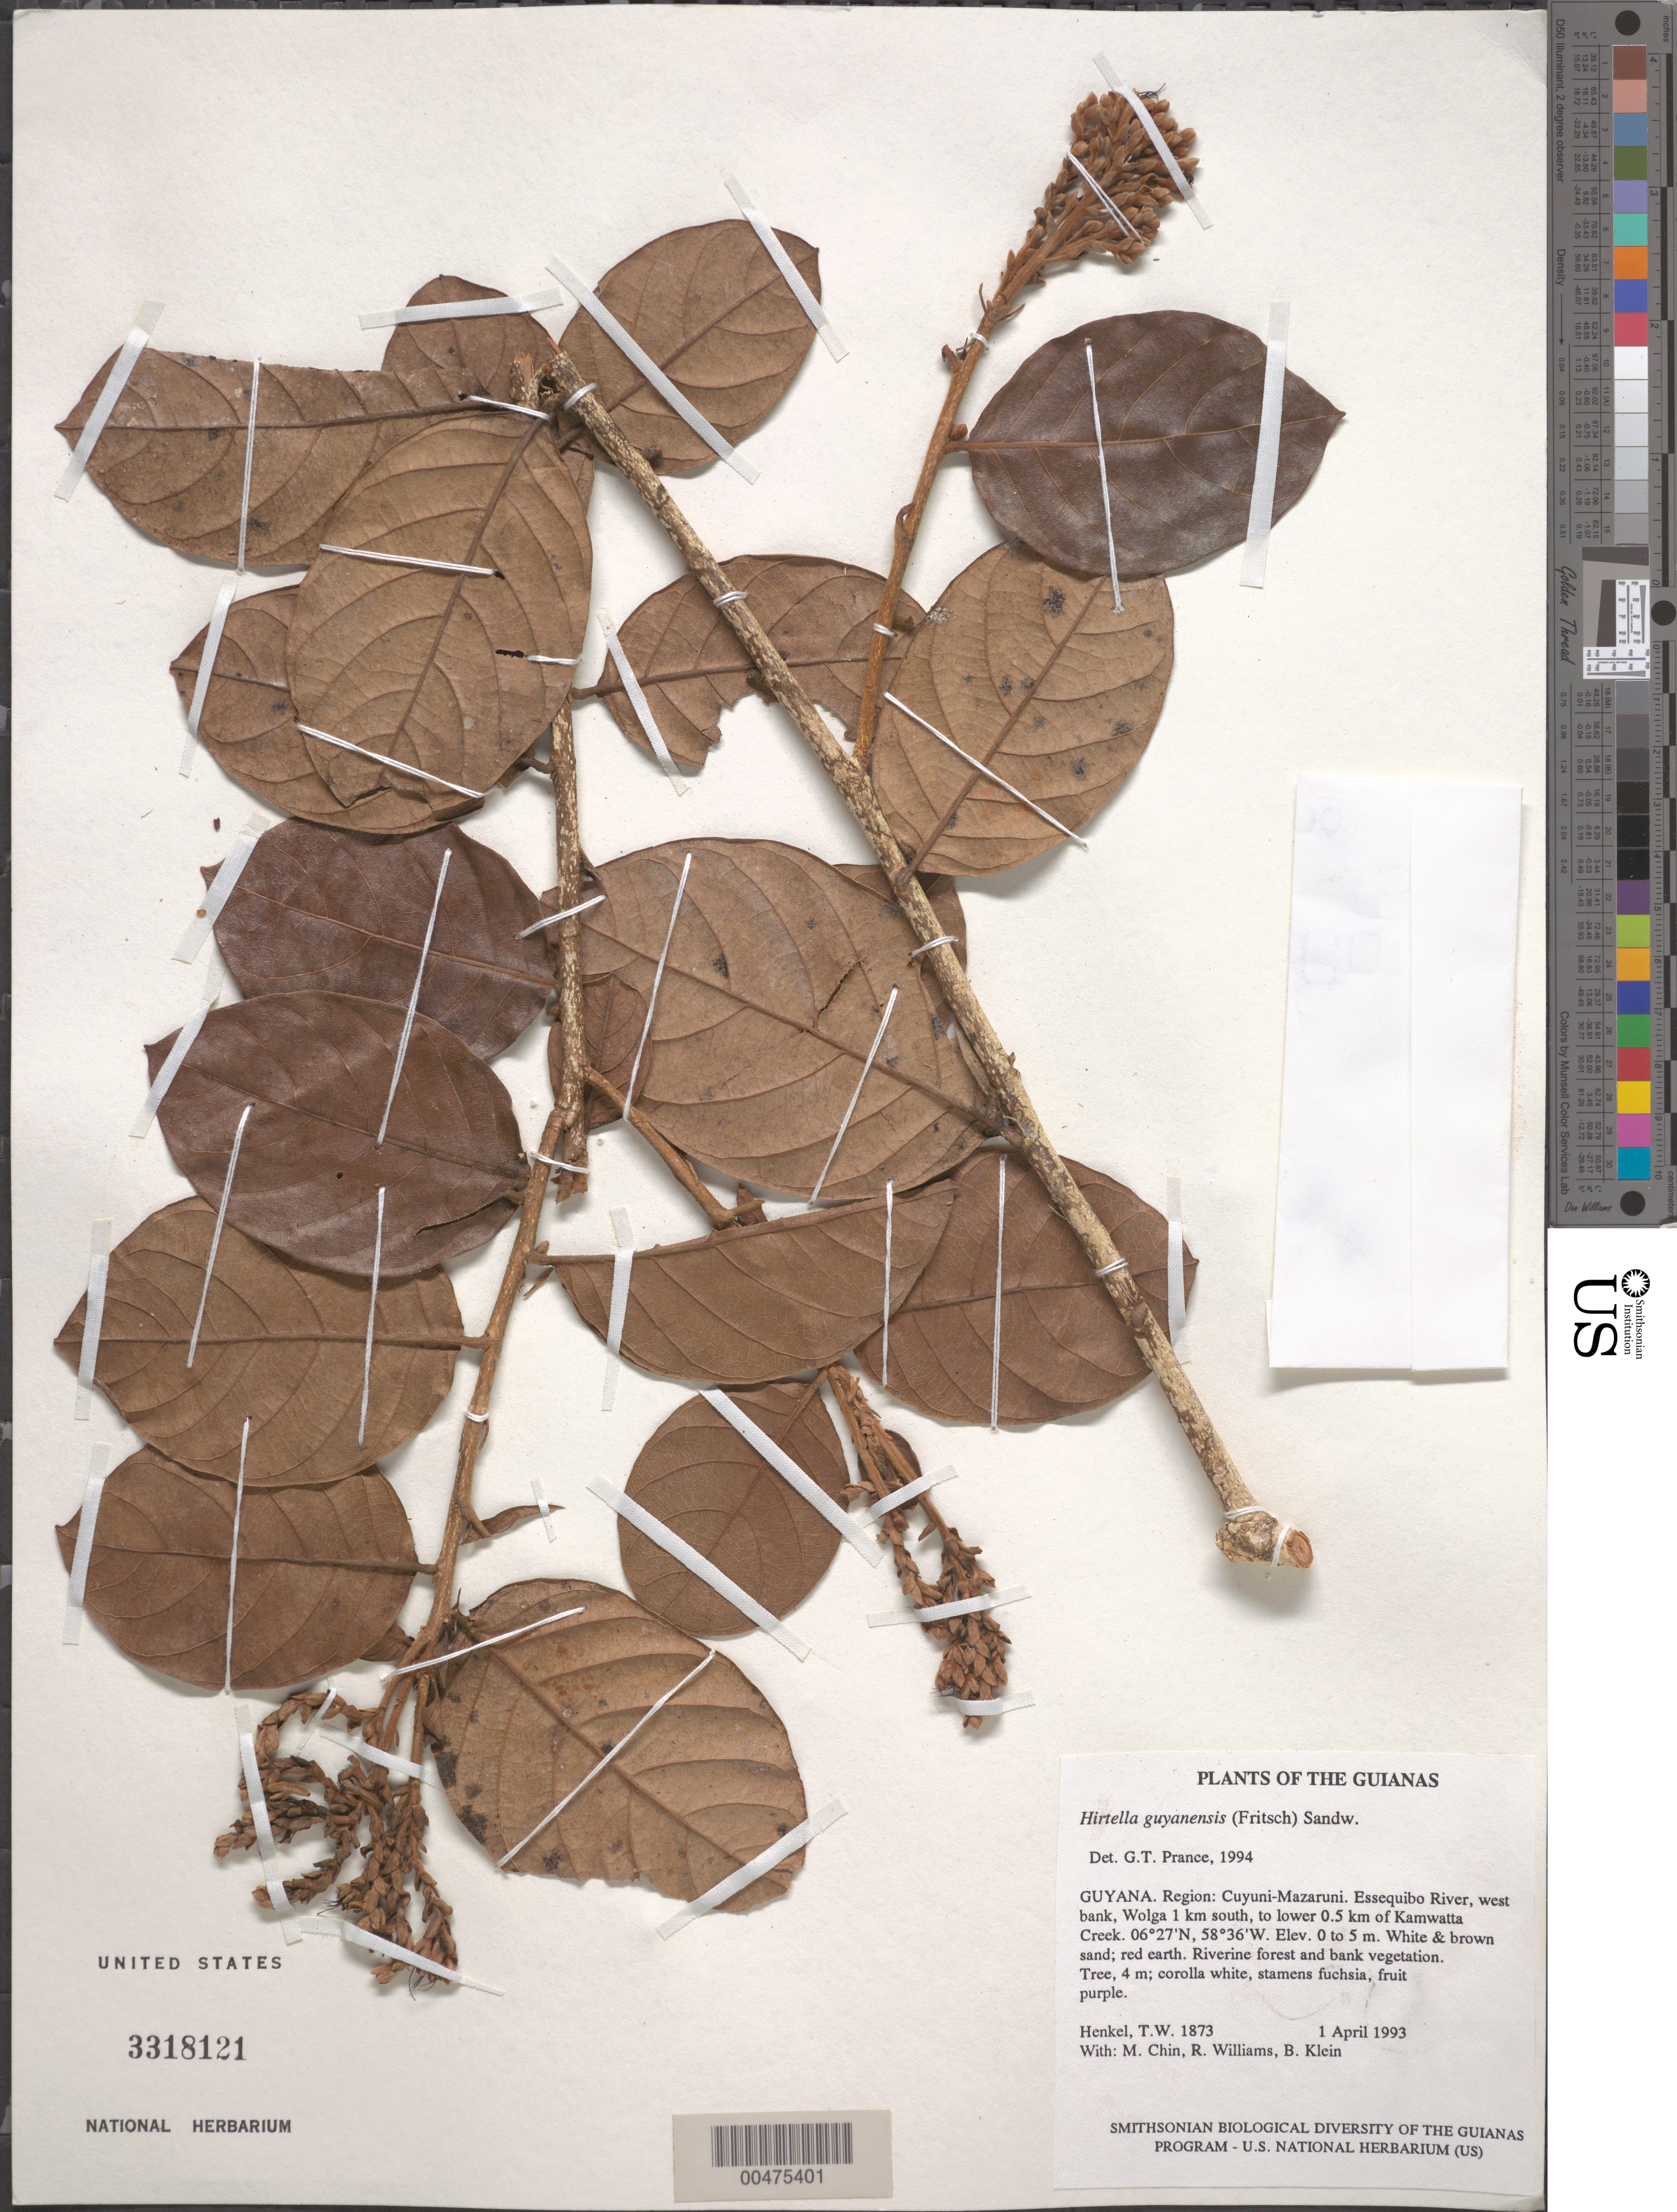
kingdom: Plantae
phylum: Tracheophyta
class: Magnoliopsida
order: Malpighiales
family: Chrysobalanaceae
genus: Hirtella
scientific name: Hirtella guyanensis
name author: (Fritsch) Sandwith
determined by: Prance, G. T.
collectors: T. Henkel, M. Chin, R. Williams & B. Klein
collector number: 1873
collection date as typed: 1 April 1993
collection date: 1993-04-01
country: Guyana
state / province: Cuyuni-Mazaruni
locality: Essequibo River, W bank, Wolga 1 km S, to lower 0.5 km of Kamwatta Creek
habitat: White & brown sand; red earth. Riverine forest and bank vegetation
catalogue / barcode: US 3318121